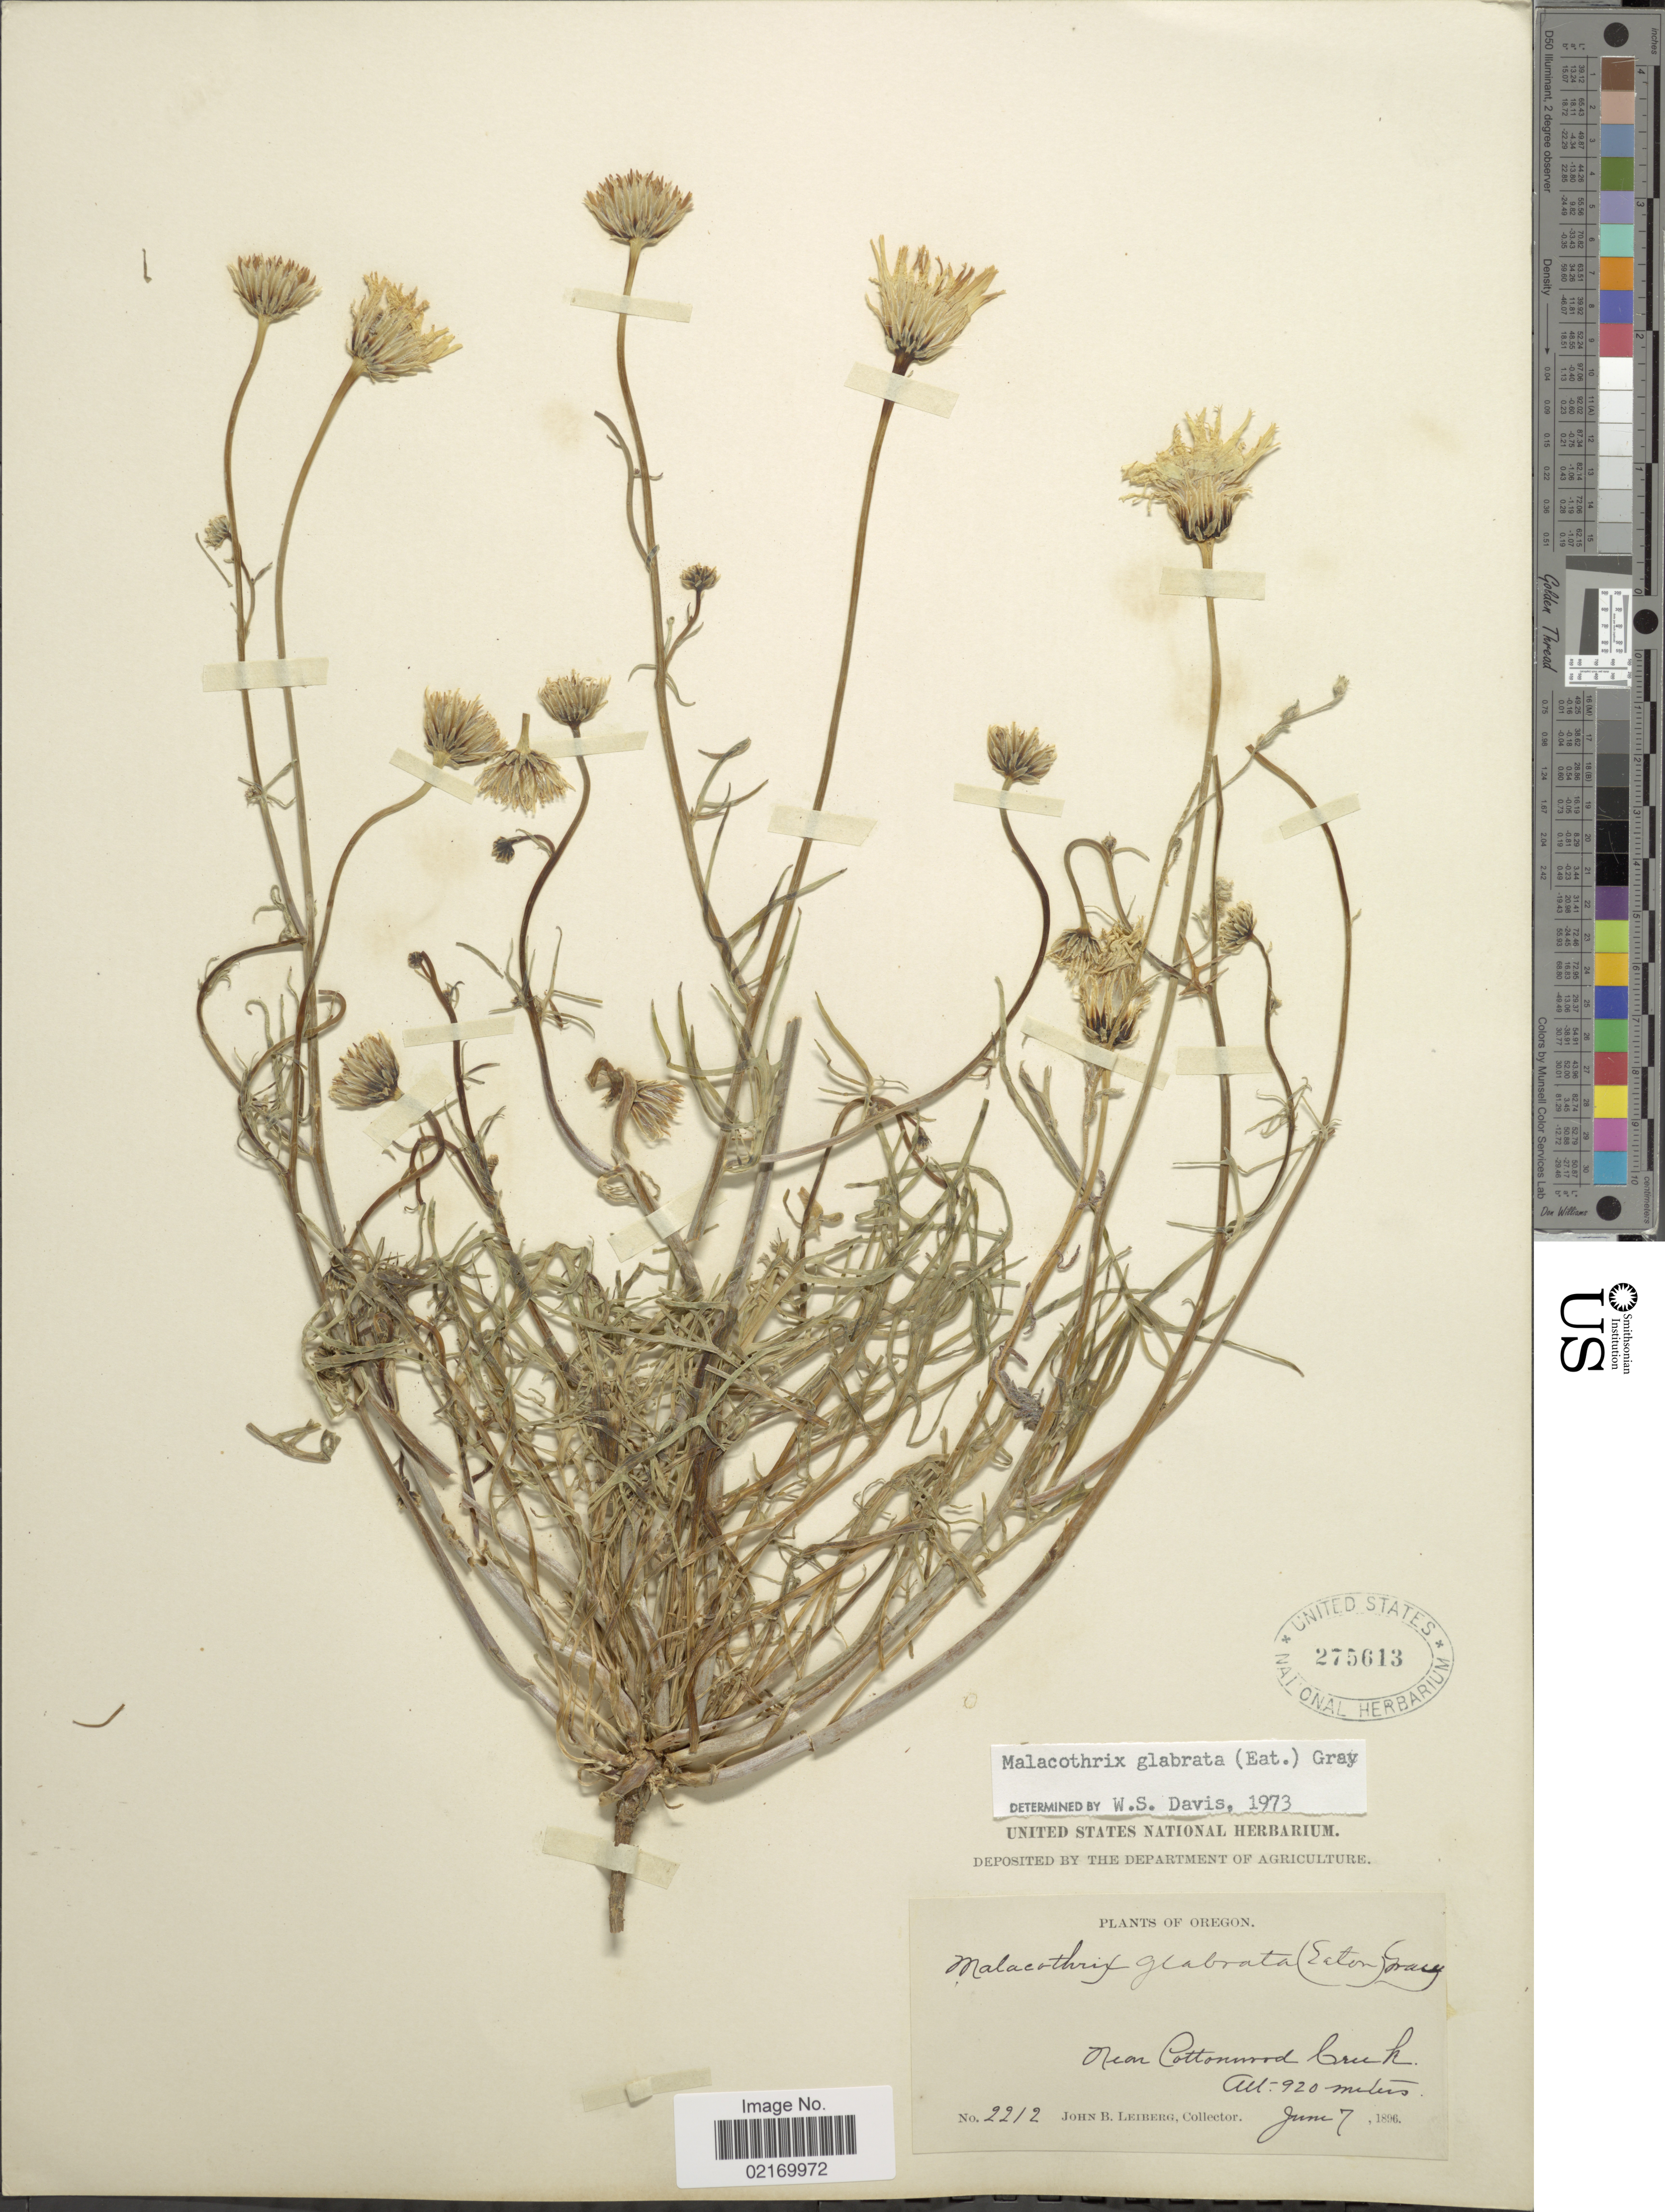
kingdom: Plantae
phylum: Tracheophyta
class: Magnoliopsida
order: Asterales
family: Asteraceae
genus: Malacothrix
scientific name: Malacothrix glabrata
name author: (A. Gray ex D.C. Eaton) A. Gray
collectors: J. Leiberg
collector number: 2212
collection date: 1896-06-07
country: United States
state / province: Oregon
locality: Near Cottonwood Creek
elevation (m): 920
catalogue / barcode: US 275613